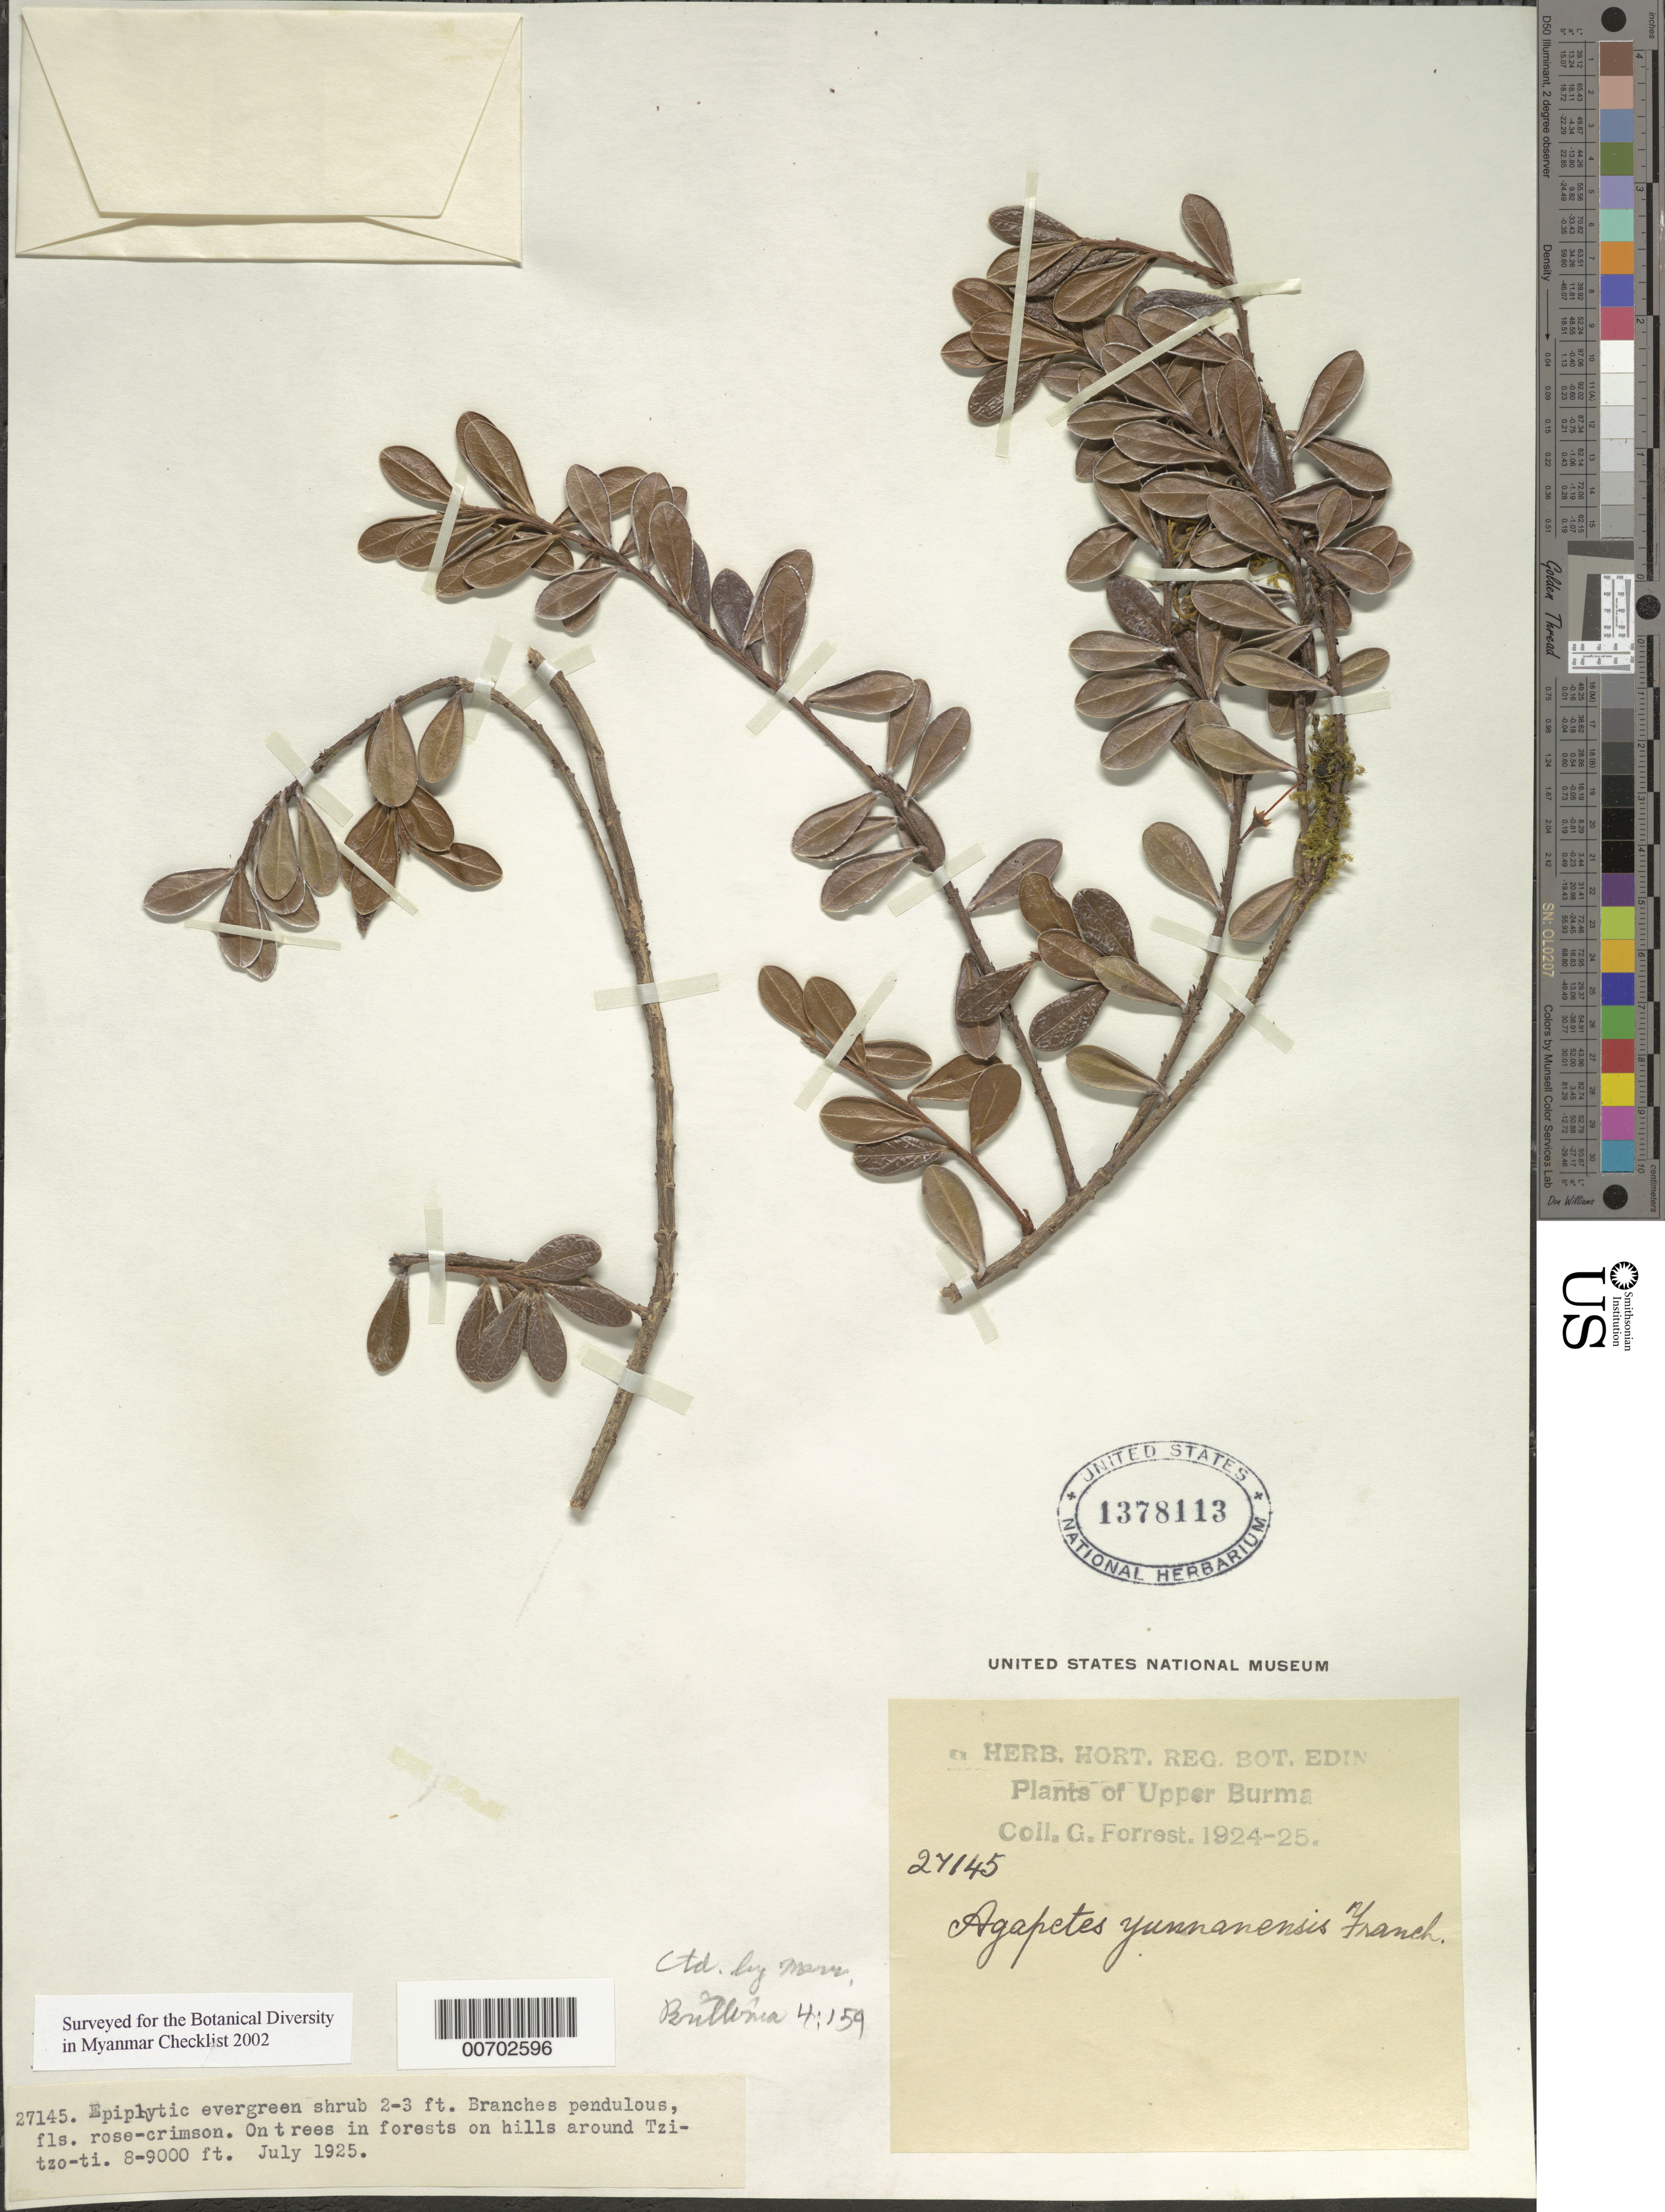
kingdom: Plantae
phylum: Tracheophyta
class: Magnoliopsida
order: Ericales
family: Ericaceae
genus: Agapetes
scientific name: Agapetes yunnanensis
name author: Franch.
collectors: G. Forrest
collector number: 27145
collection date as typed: Jul 1925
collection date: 1925-07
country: Myanmar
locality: Tzi-tzo-ti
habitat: On trees in forest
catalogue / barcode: US 1378113